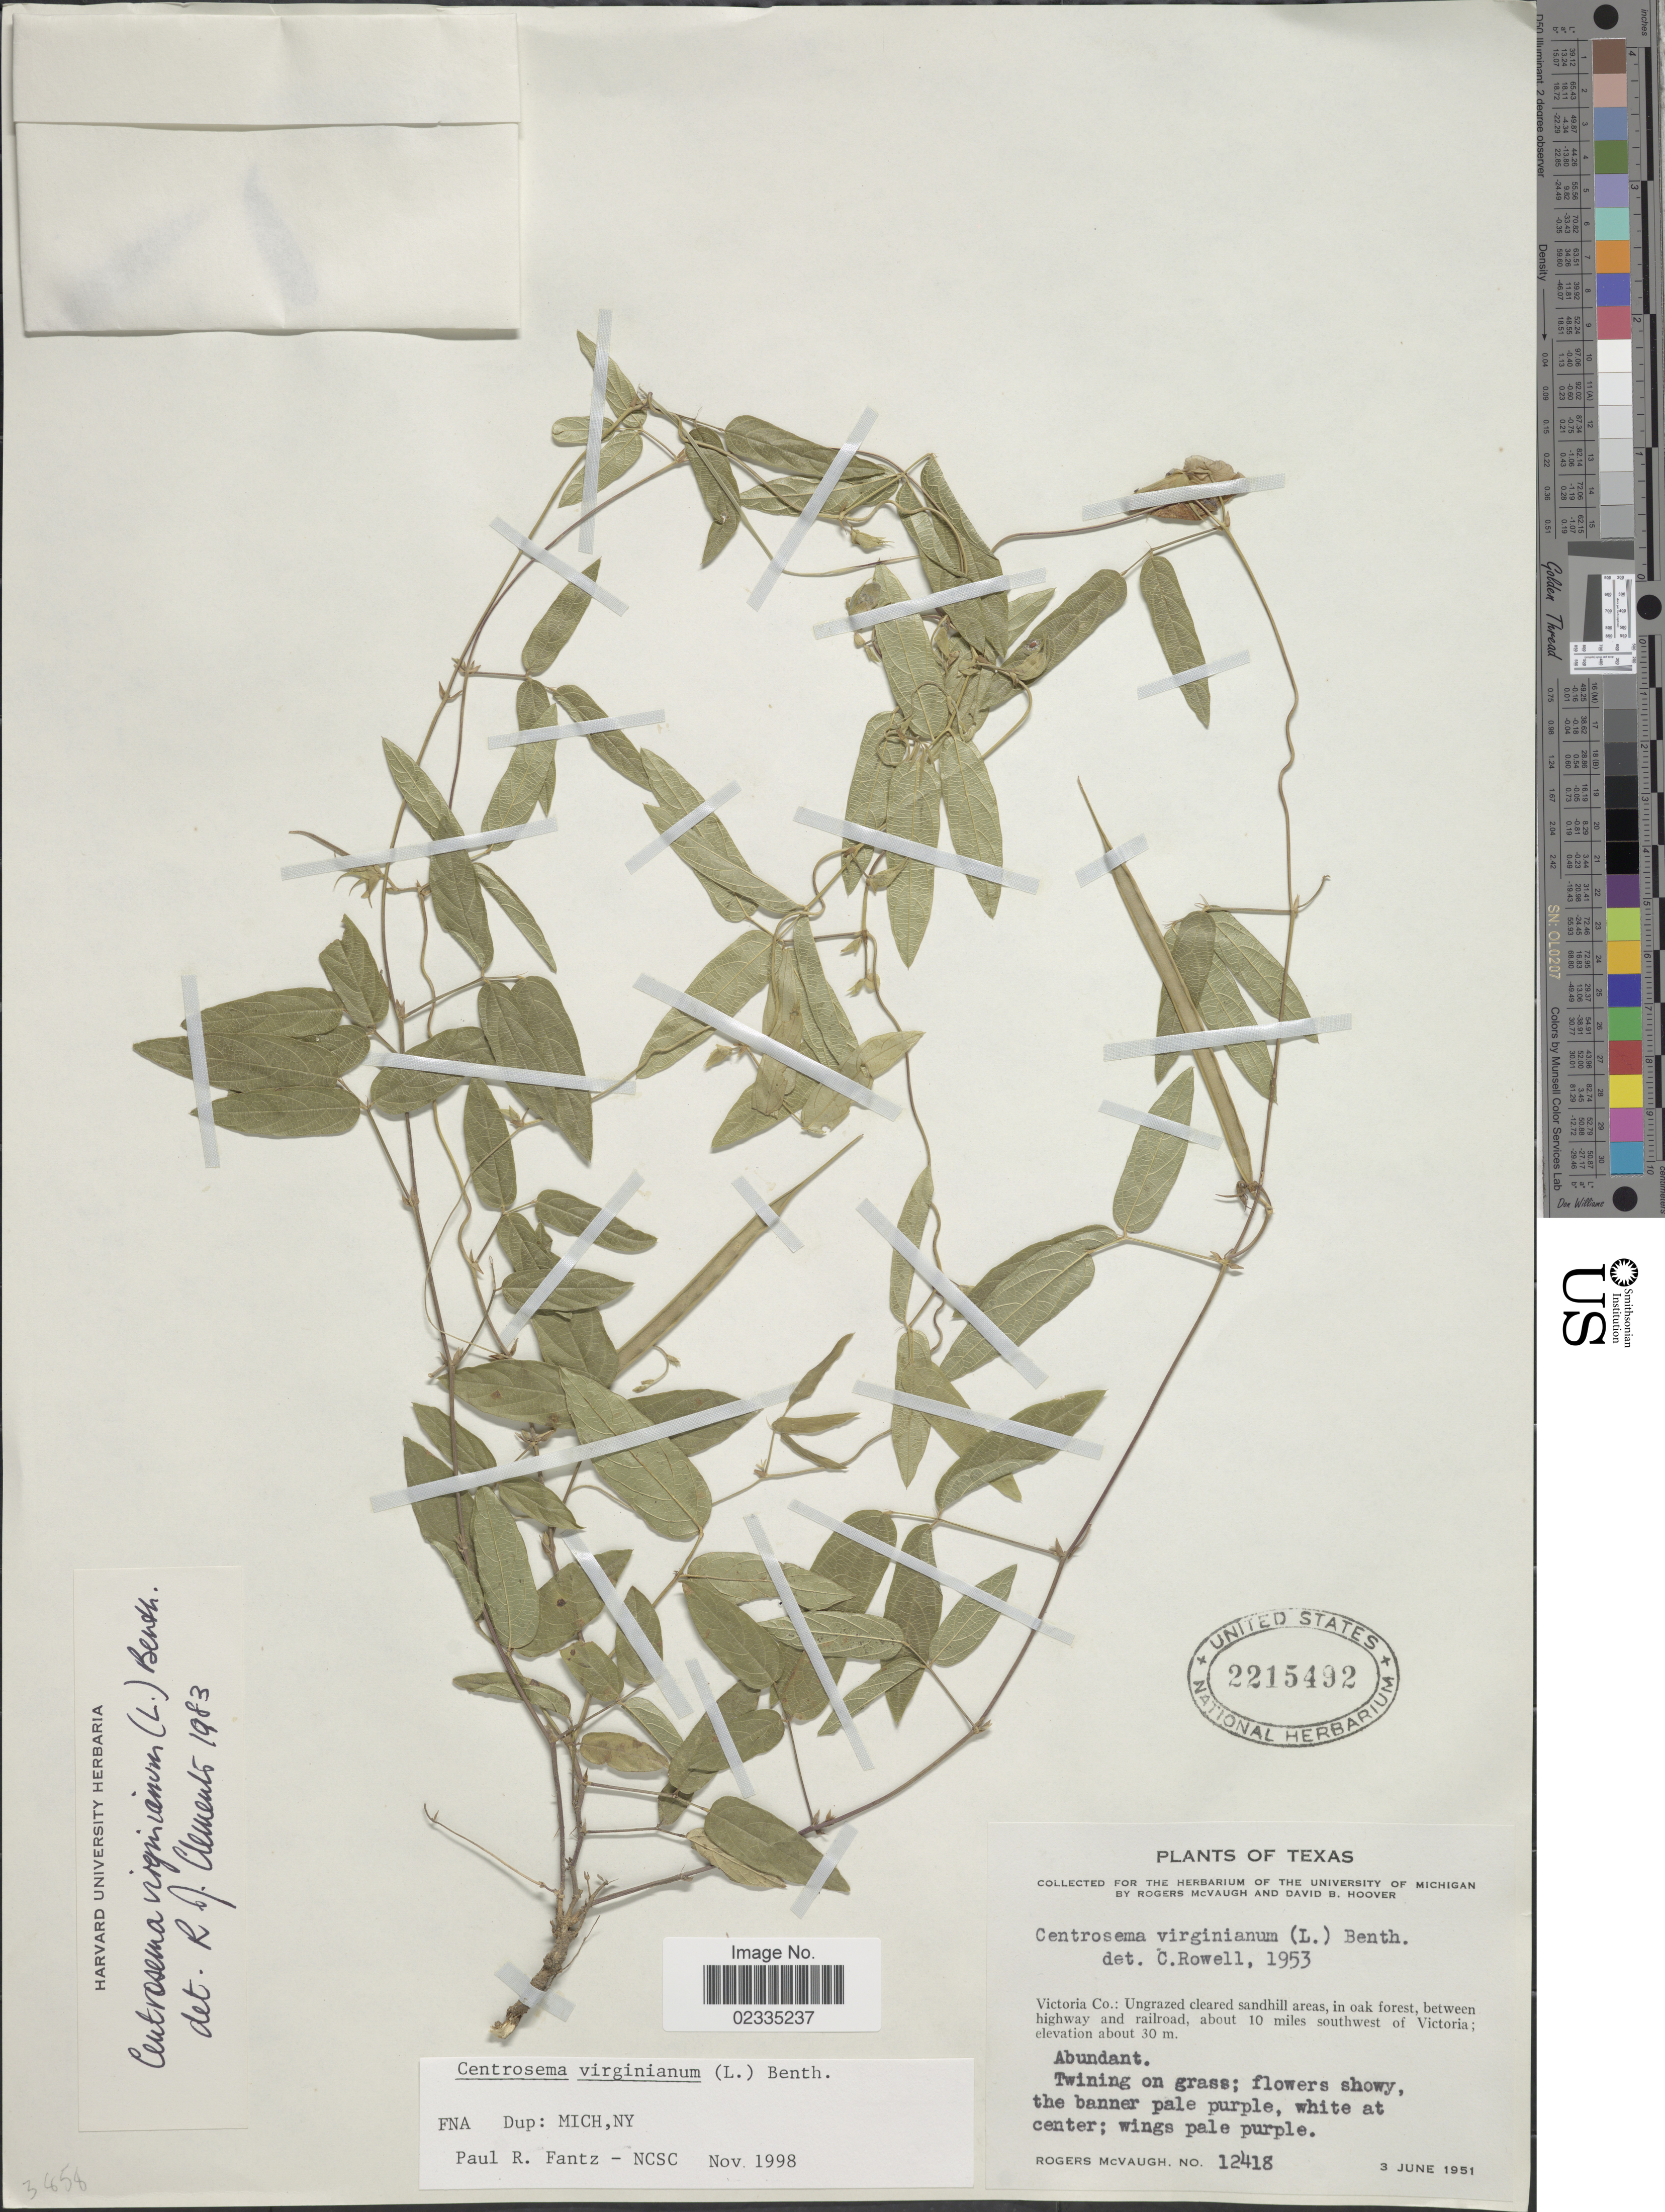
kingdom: Plantae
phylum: Tracheophyta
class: Magnoliopsida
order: Fabales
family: Fabaceae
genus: Centrosema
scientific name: Centrosema virginianum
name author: (L.) Benth.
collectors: R. McVaugh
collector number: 12418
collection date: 1951-06-03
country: United States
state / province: Texas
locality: Victoria Co: Ungrazed cleared sandhill areas, in oak forest, between highway and railroad, about 10 miles southwest of Victoria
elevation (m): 30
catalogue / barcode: US 2215492